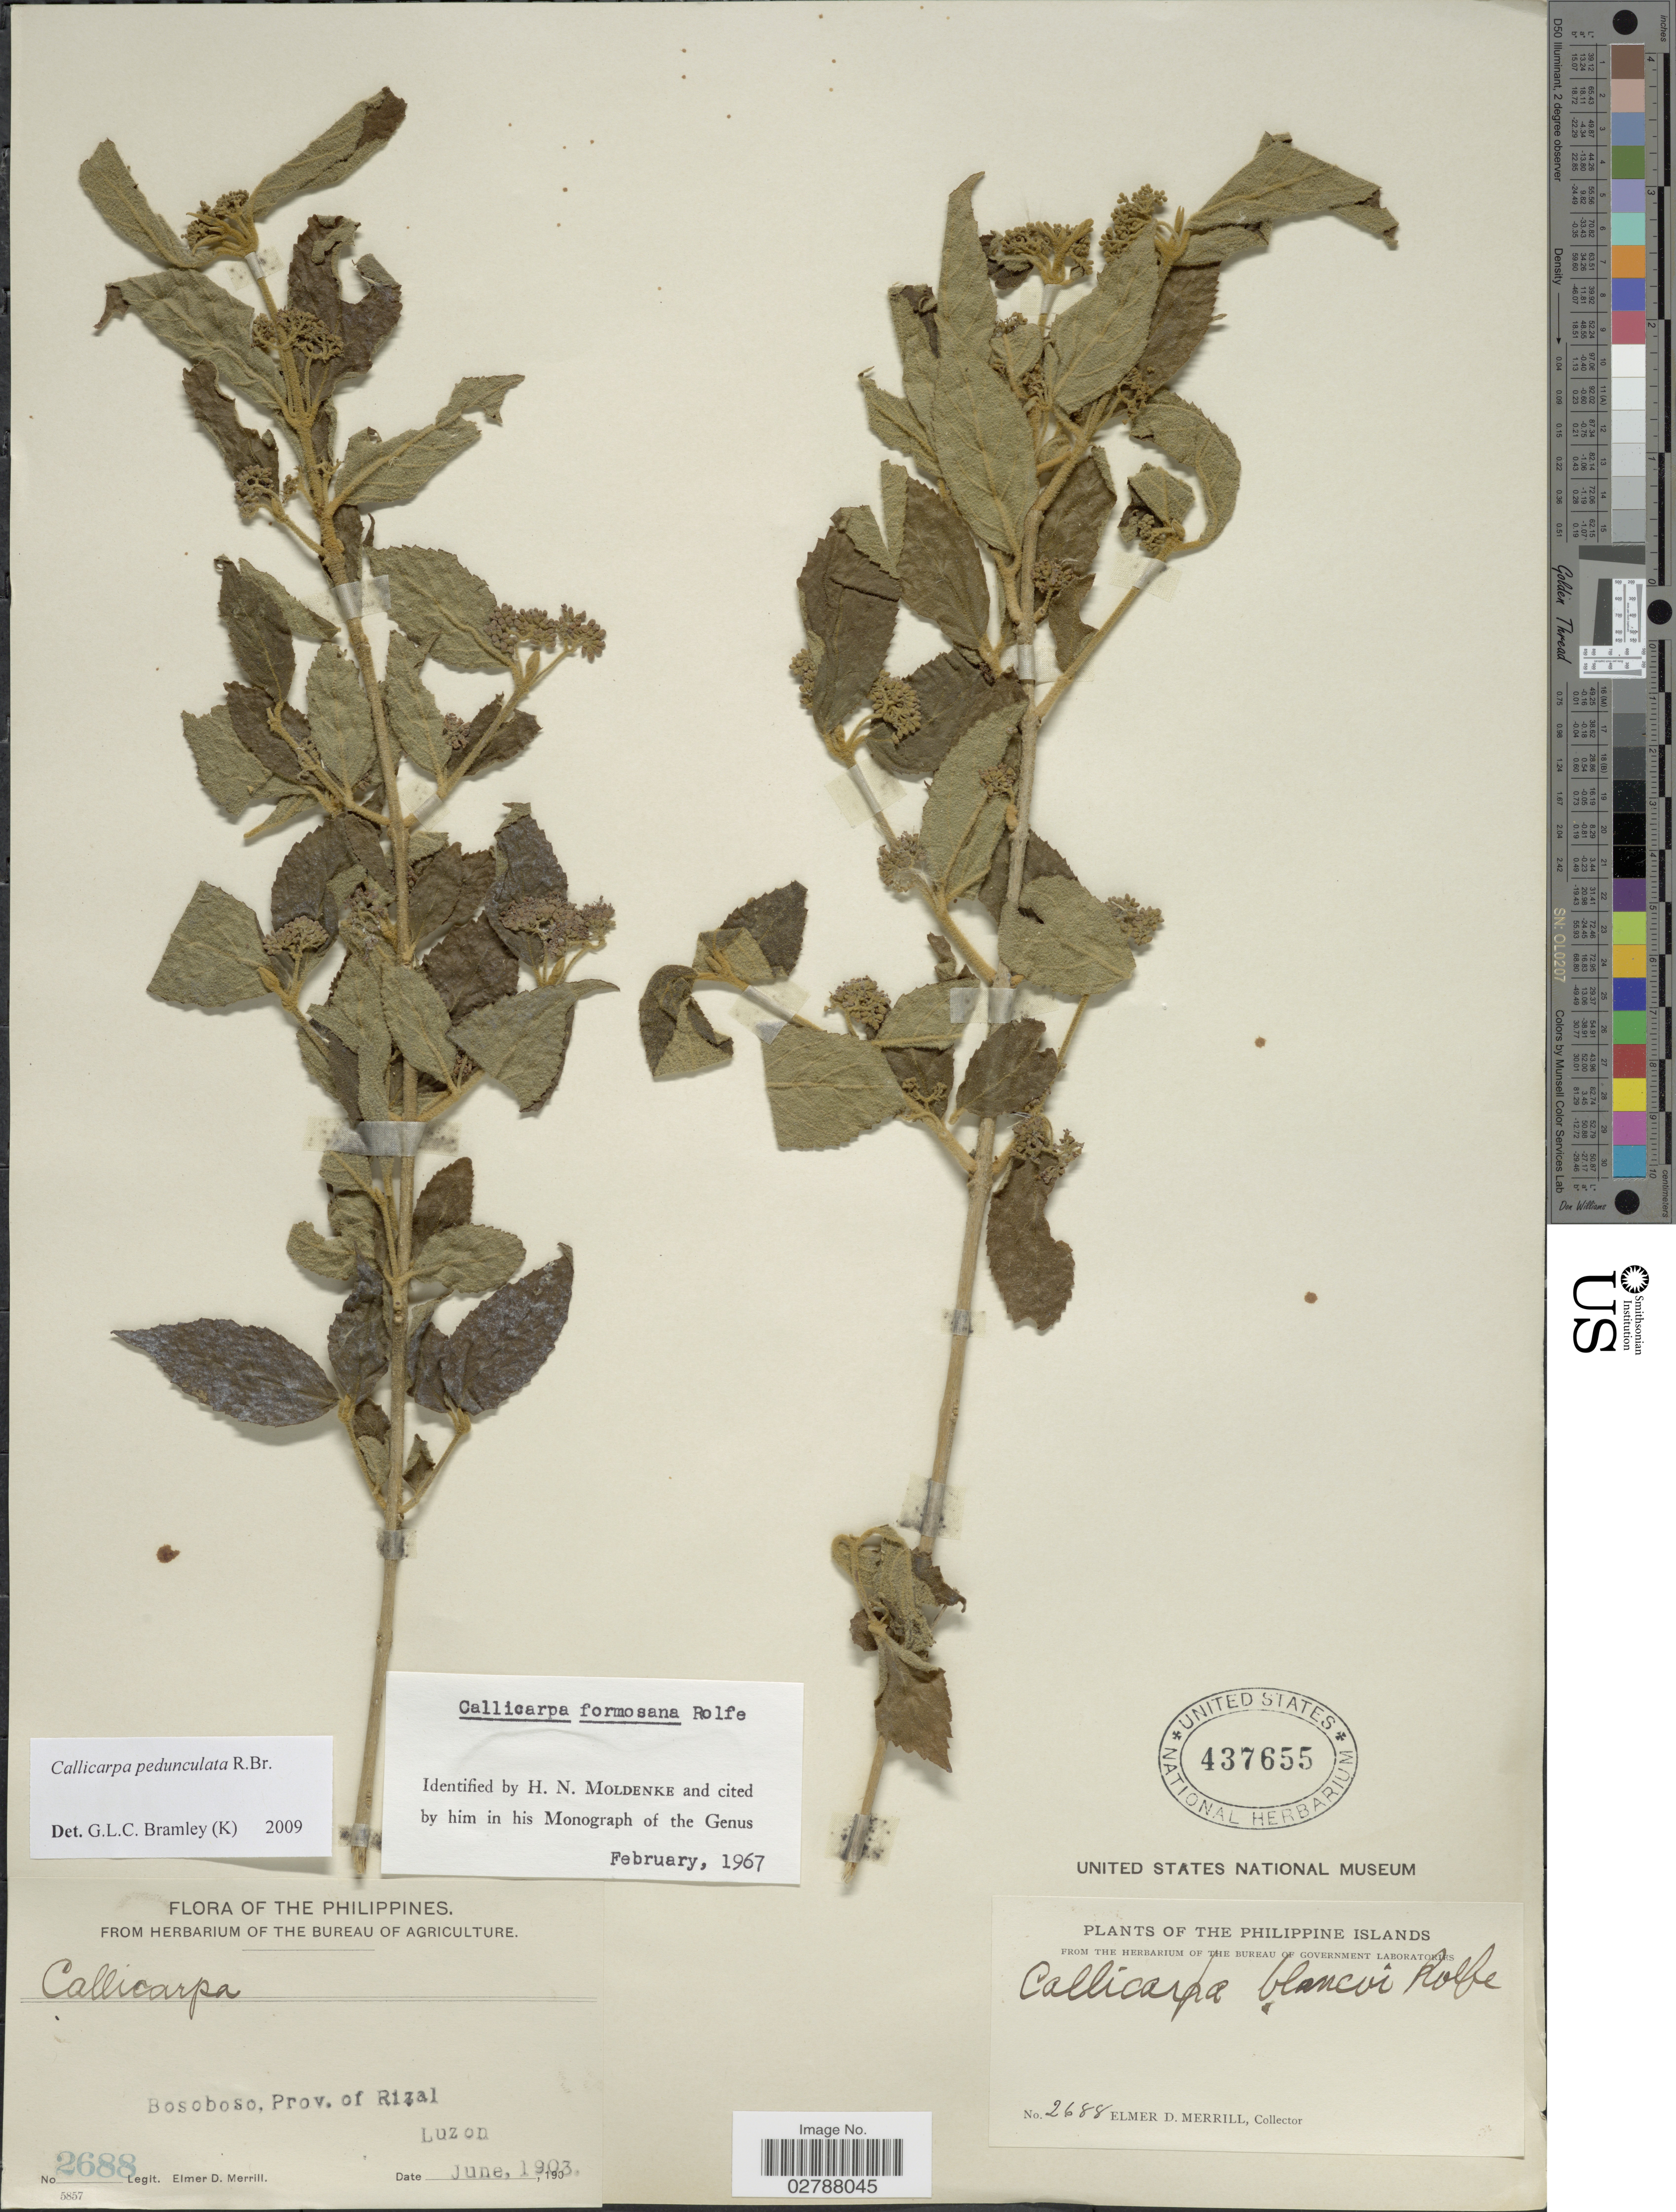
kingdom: Plantae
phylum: Tracheophyta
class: Magnoliopsida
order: Lamiales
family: Lamiaceae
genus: Callicarpa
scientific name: Callicarpa pedunculata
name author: R. Br.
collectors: E. D. Merrill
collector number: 2688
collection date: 1903-06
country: Philippines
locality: Bosoboso, Prov. of Rizal, Luzon. Philippine Islands.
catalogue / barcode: US 437655